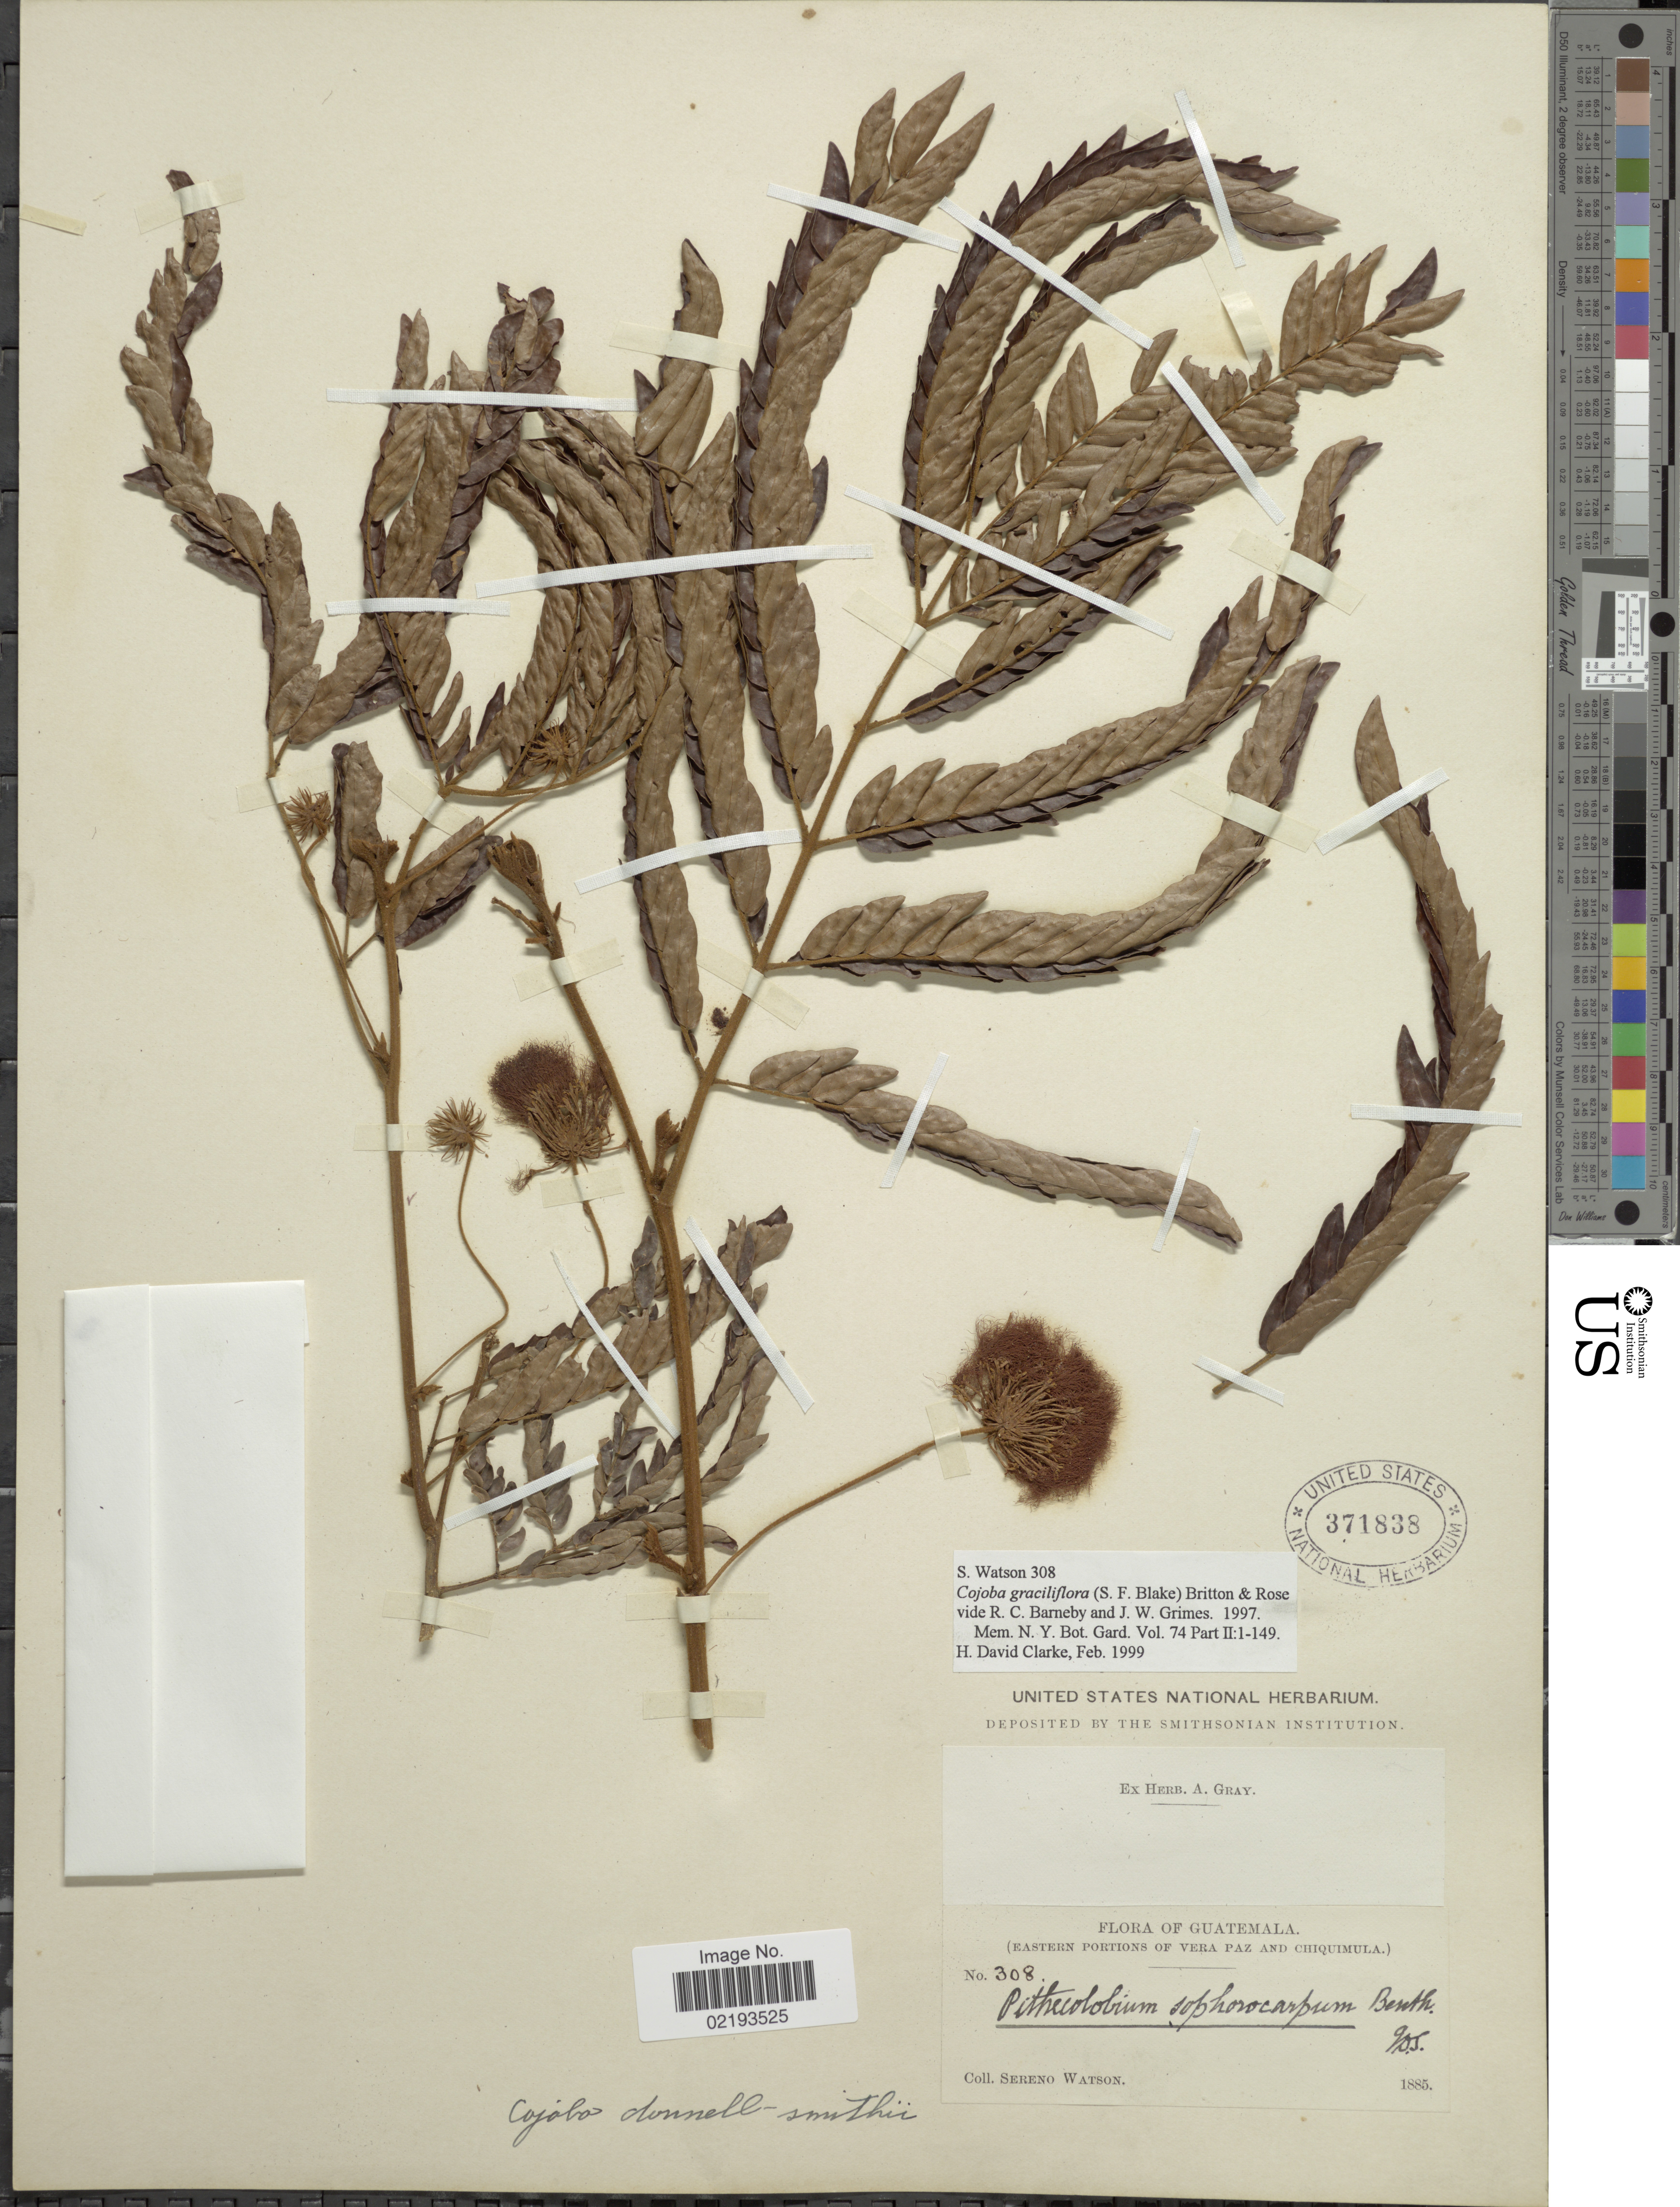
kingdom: Plantae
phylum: Tracheophyta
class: Magnoliopsida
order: Fabales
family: Fabaceae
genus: Cojoba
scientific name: Cojoba graciliflora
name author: (S.F. Blake) Britton & Rose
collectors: S. Watson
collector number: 308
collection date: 1885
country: Guatemala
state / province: Chiquimula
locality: Eastern Portions of Vera Paz and Chiquimula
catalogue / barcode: US 371838